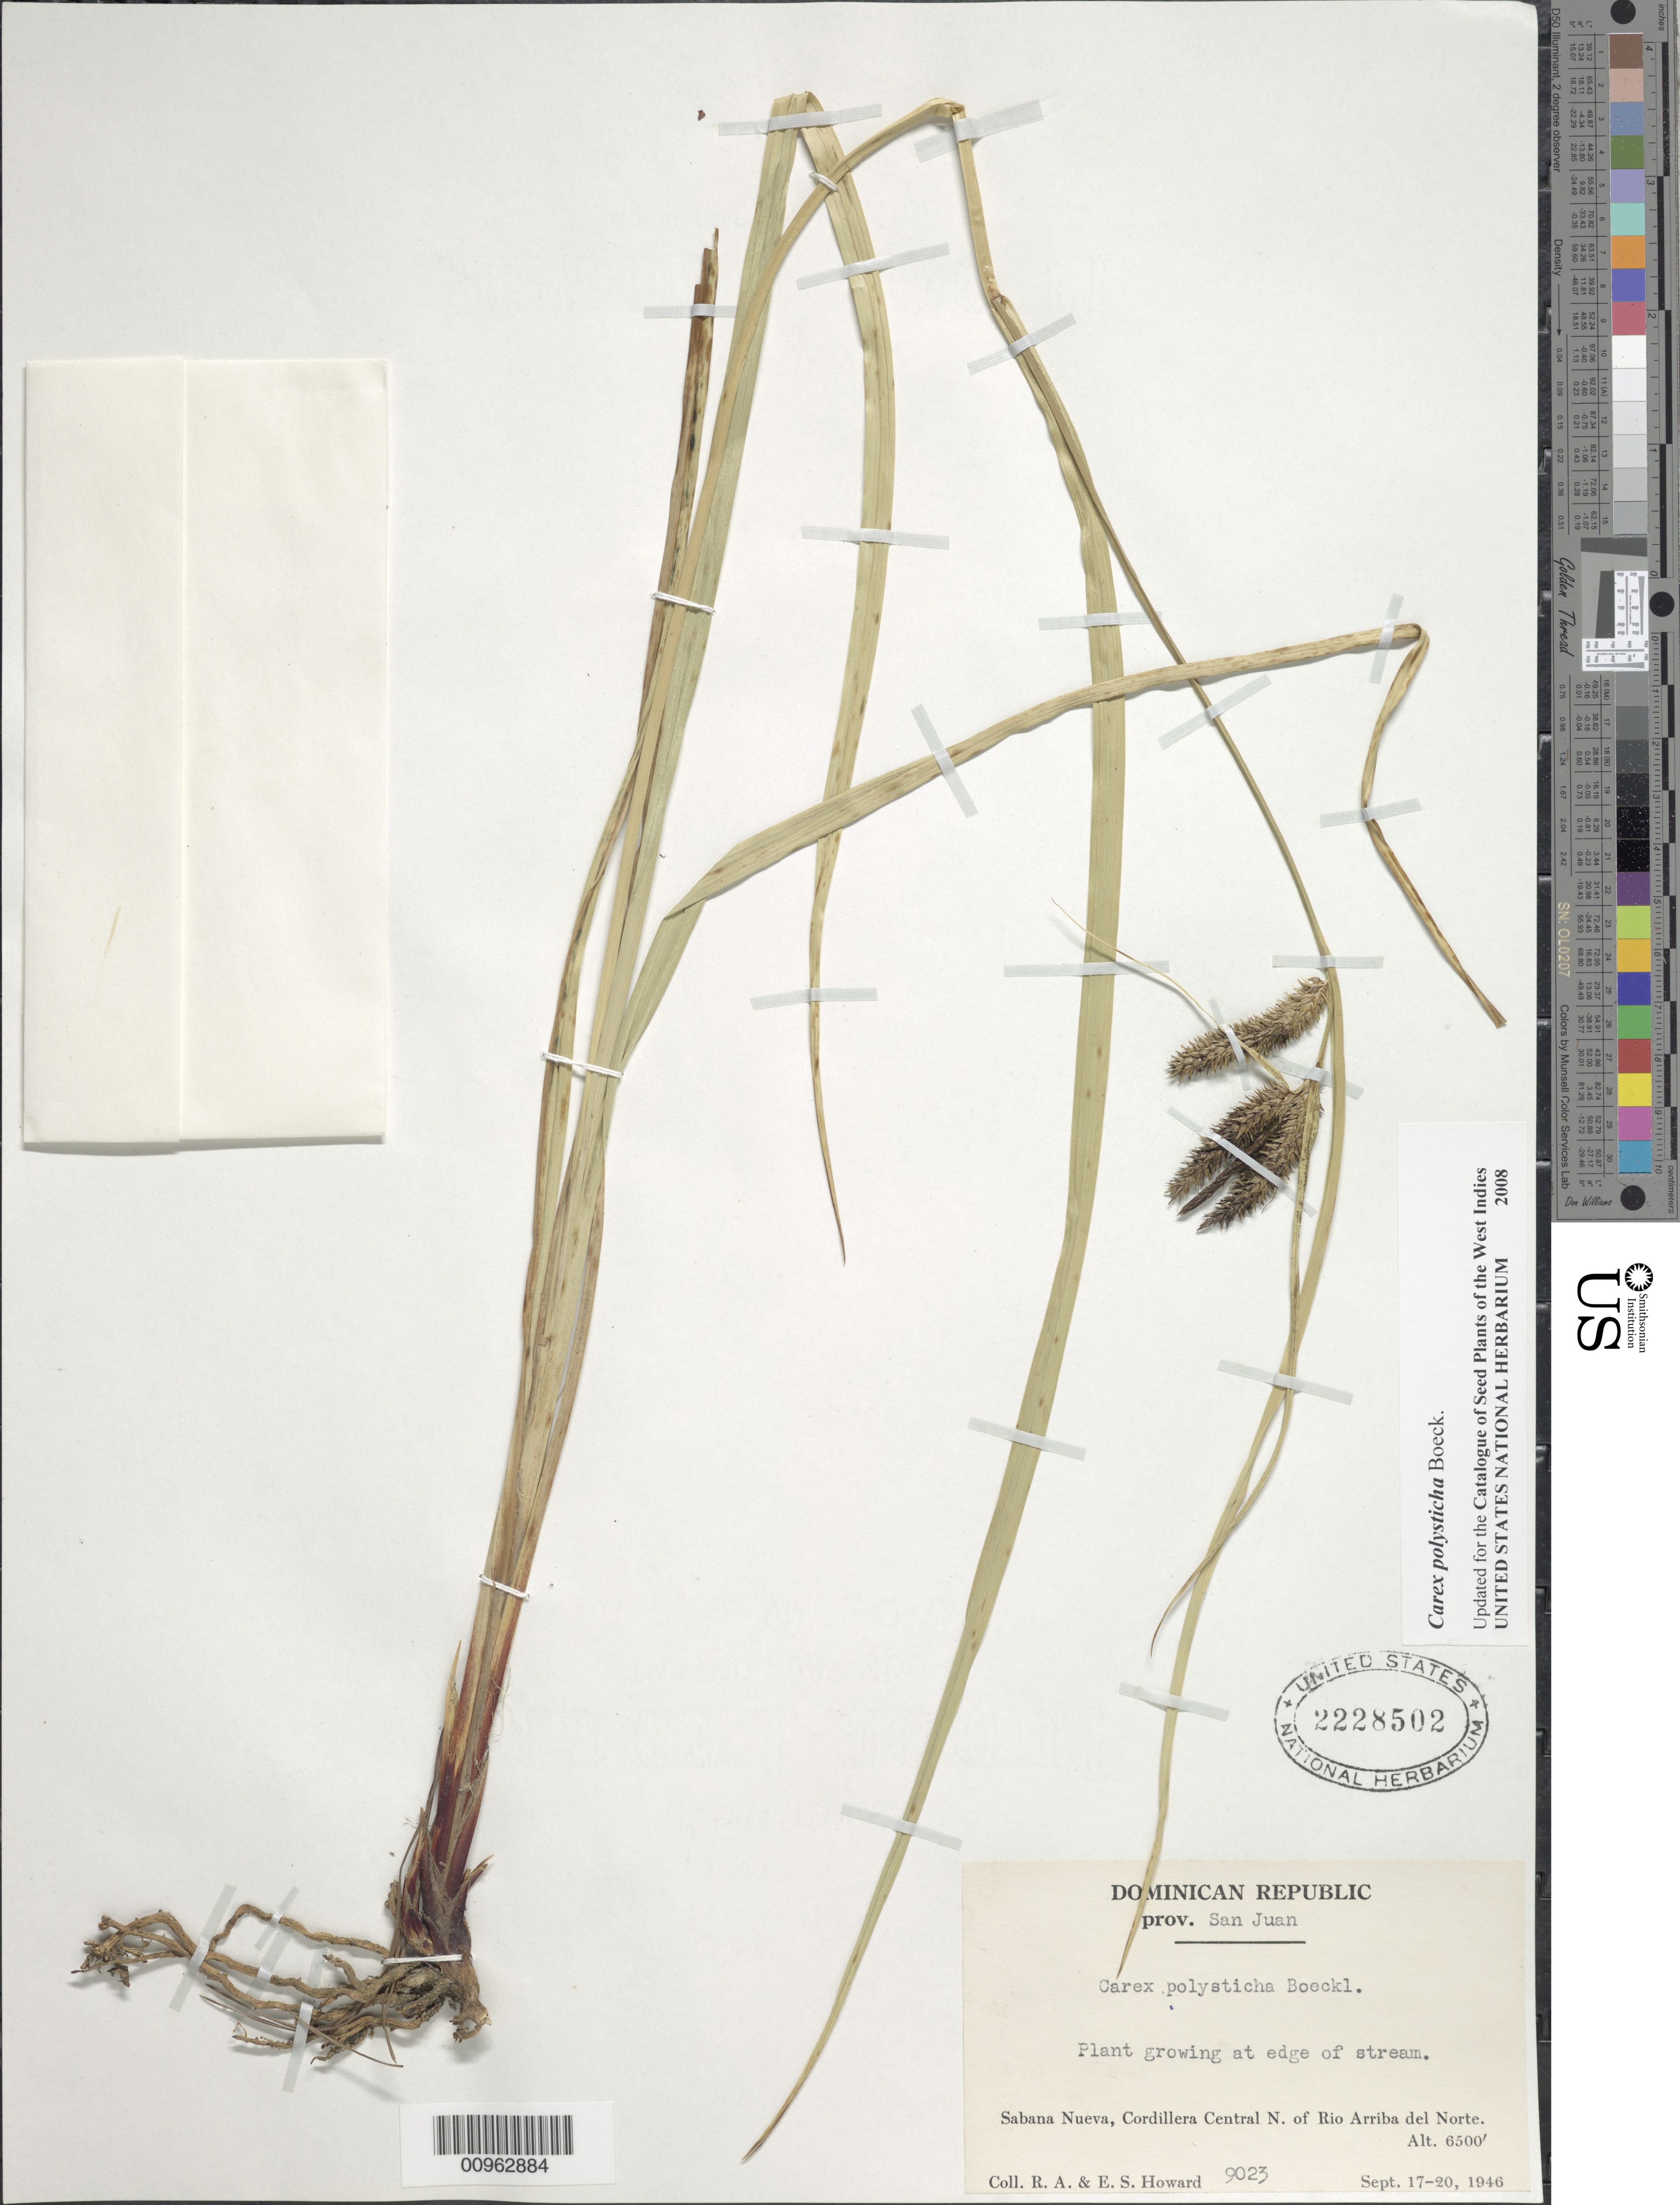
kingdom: Plantae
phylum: Tracheophyta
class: Liliopsida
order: Poales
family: Cyperaceae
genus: Carex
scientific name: Carex polysticha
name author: Boeckeler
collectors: R. A. Howard & E. S. Howard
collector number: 9023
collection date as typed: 17 Sep 1946 to 20 Sep 1946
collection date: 1946-09-17/1946-09-20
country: Dominican Republic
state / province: San Juan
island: Hispaniola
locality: Sabana Nueva, Cordillera Central N. of Rio Arriba del Norte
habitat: Growing at edge of stream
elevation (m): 1981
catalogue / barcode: US 2228502